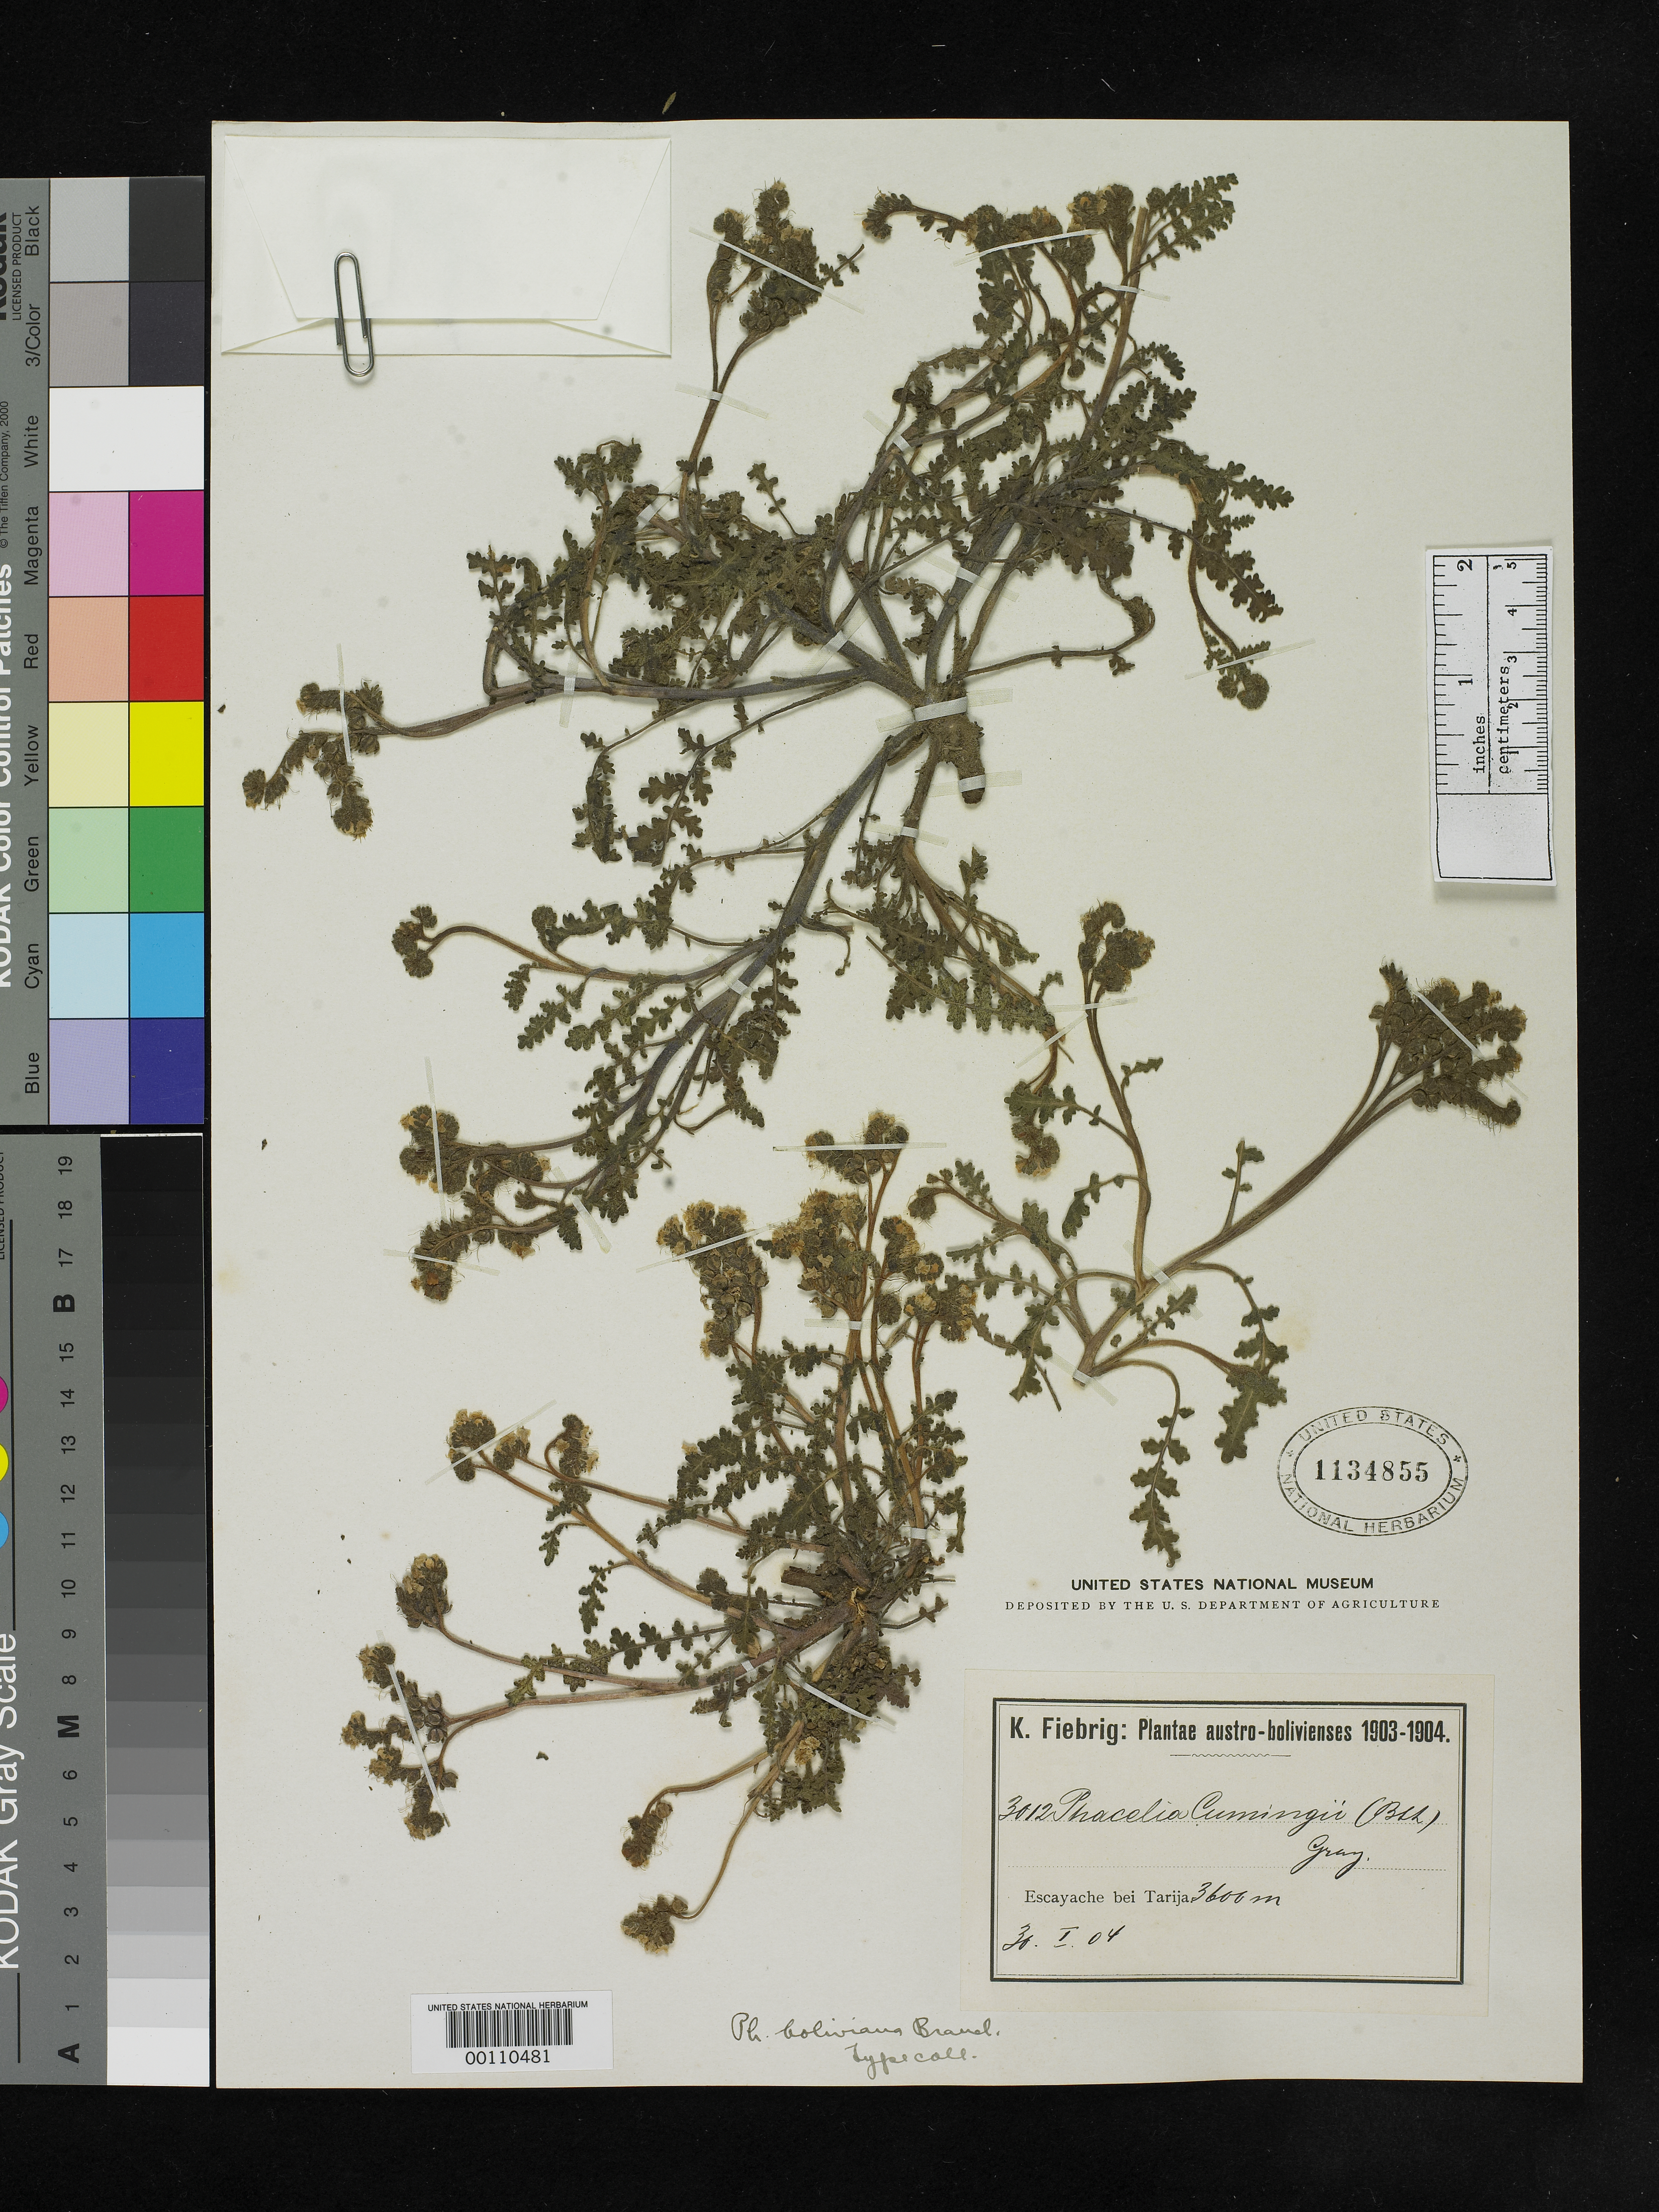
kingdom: Plantae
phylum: Tracheophyta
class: Magnoliopsida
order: Boraginales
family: Hydrophyllaceae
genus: Phacelia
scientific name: Phacelia boliviana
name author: Brand in Engl.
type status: Isotype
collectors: K. Fiebrig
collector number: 3012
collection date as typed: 30 Jan 1904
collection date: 1904-01-30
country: Bolivia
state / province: Tarija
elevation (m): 3600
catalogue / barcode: US 1134855